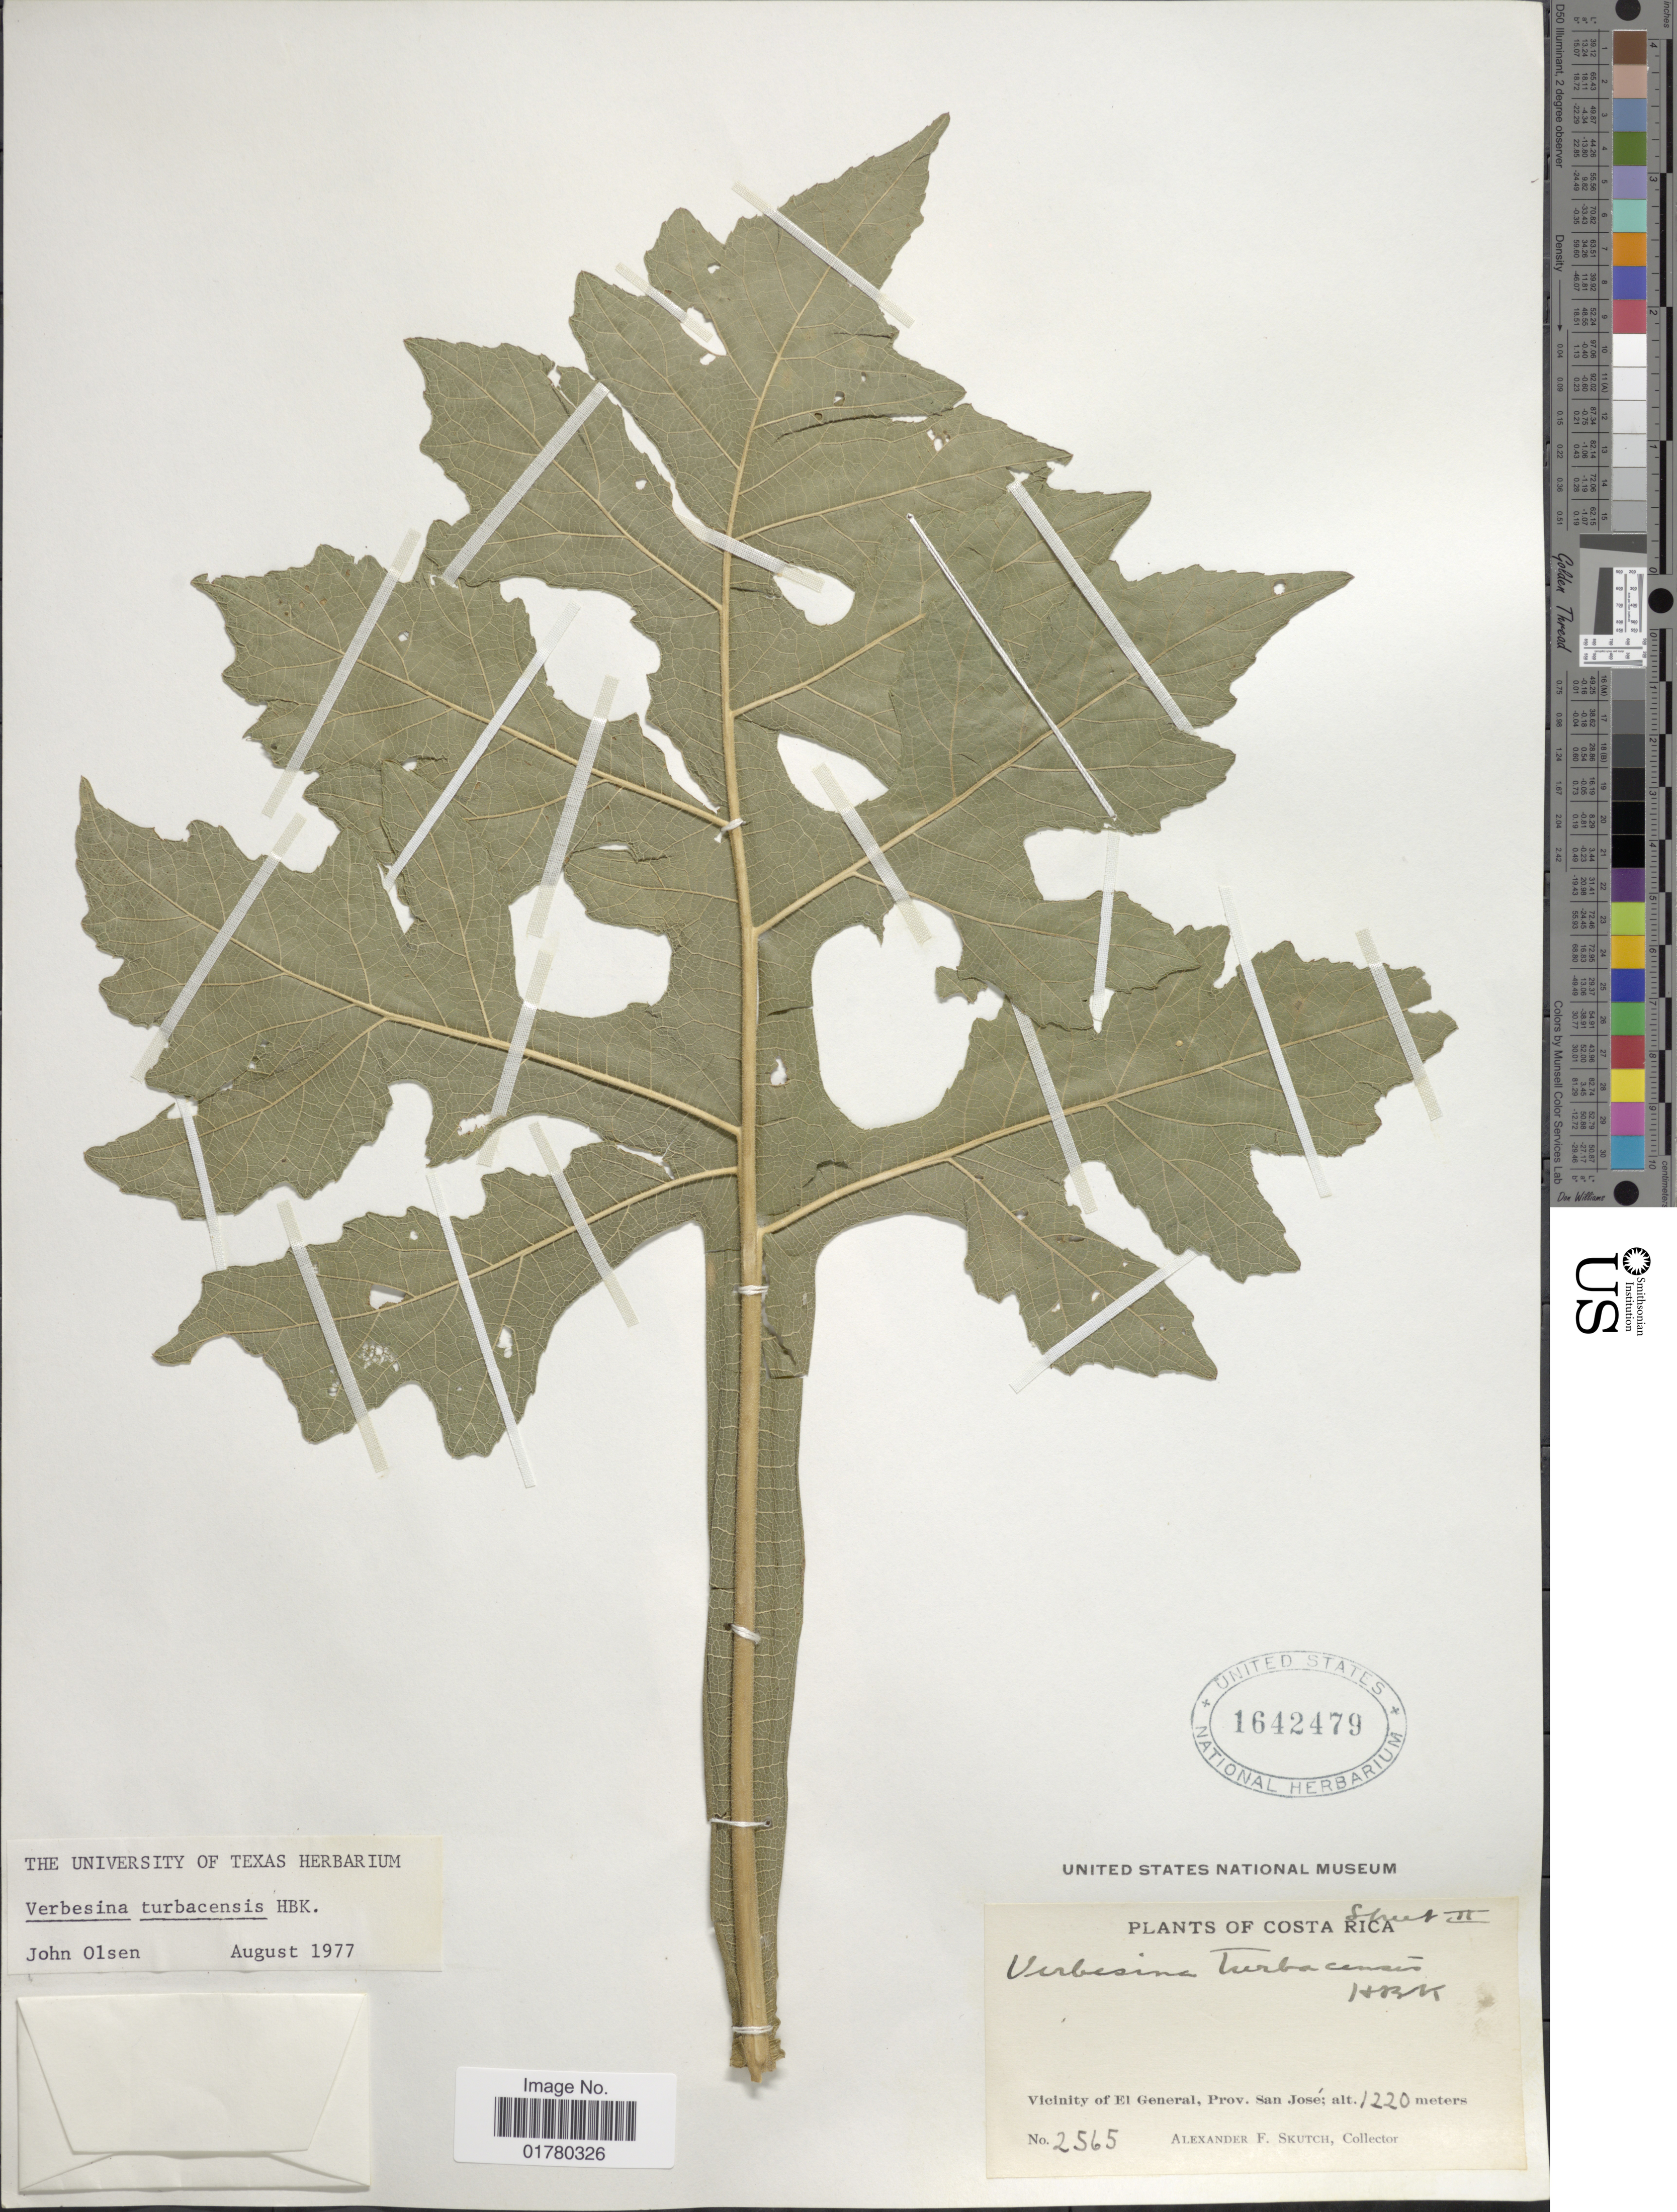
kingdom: Plantae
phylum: Tracheophyta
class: Magnoliopsida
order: Asterales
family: Asteraceae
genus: Verbesina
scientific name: Verbesina turbacensis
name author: Kunth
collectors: A. F. Skutch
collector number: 2565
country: Costa Rica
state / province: San José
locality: Vicinity of El General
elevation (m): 1220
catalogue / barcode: US 1642479